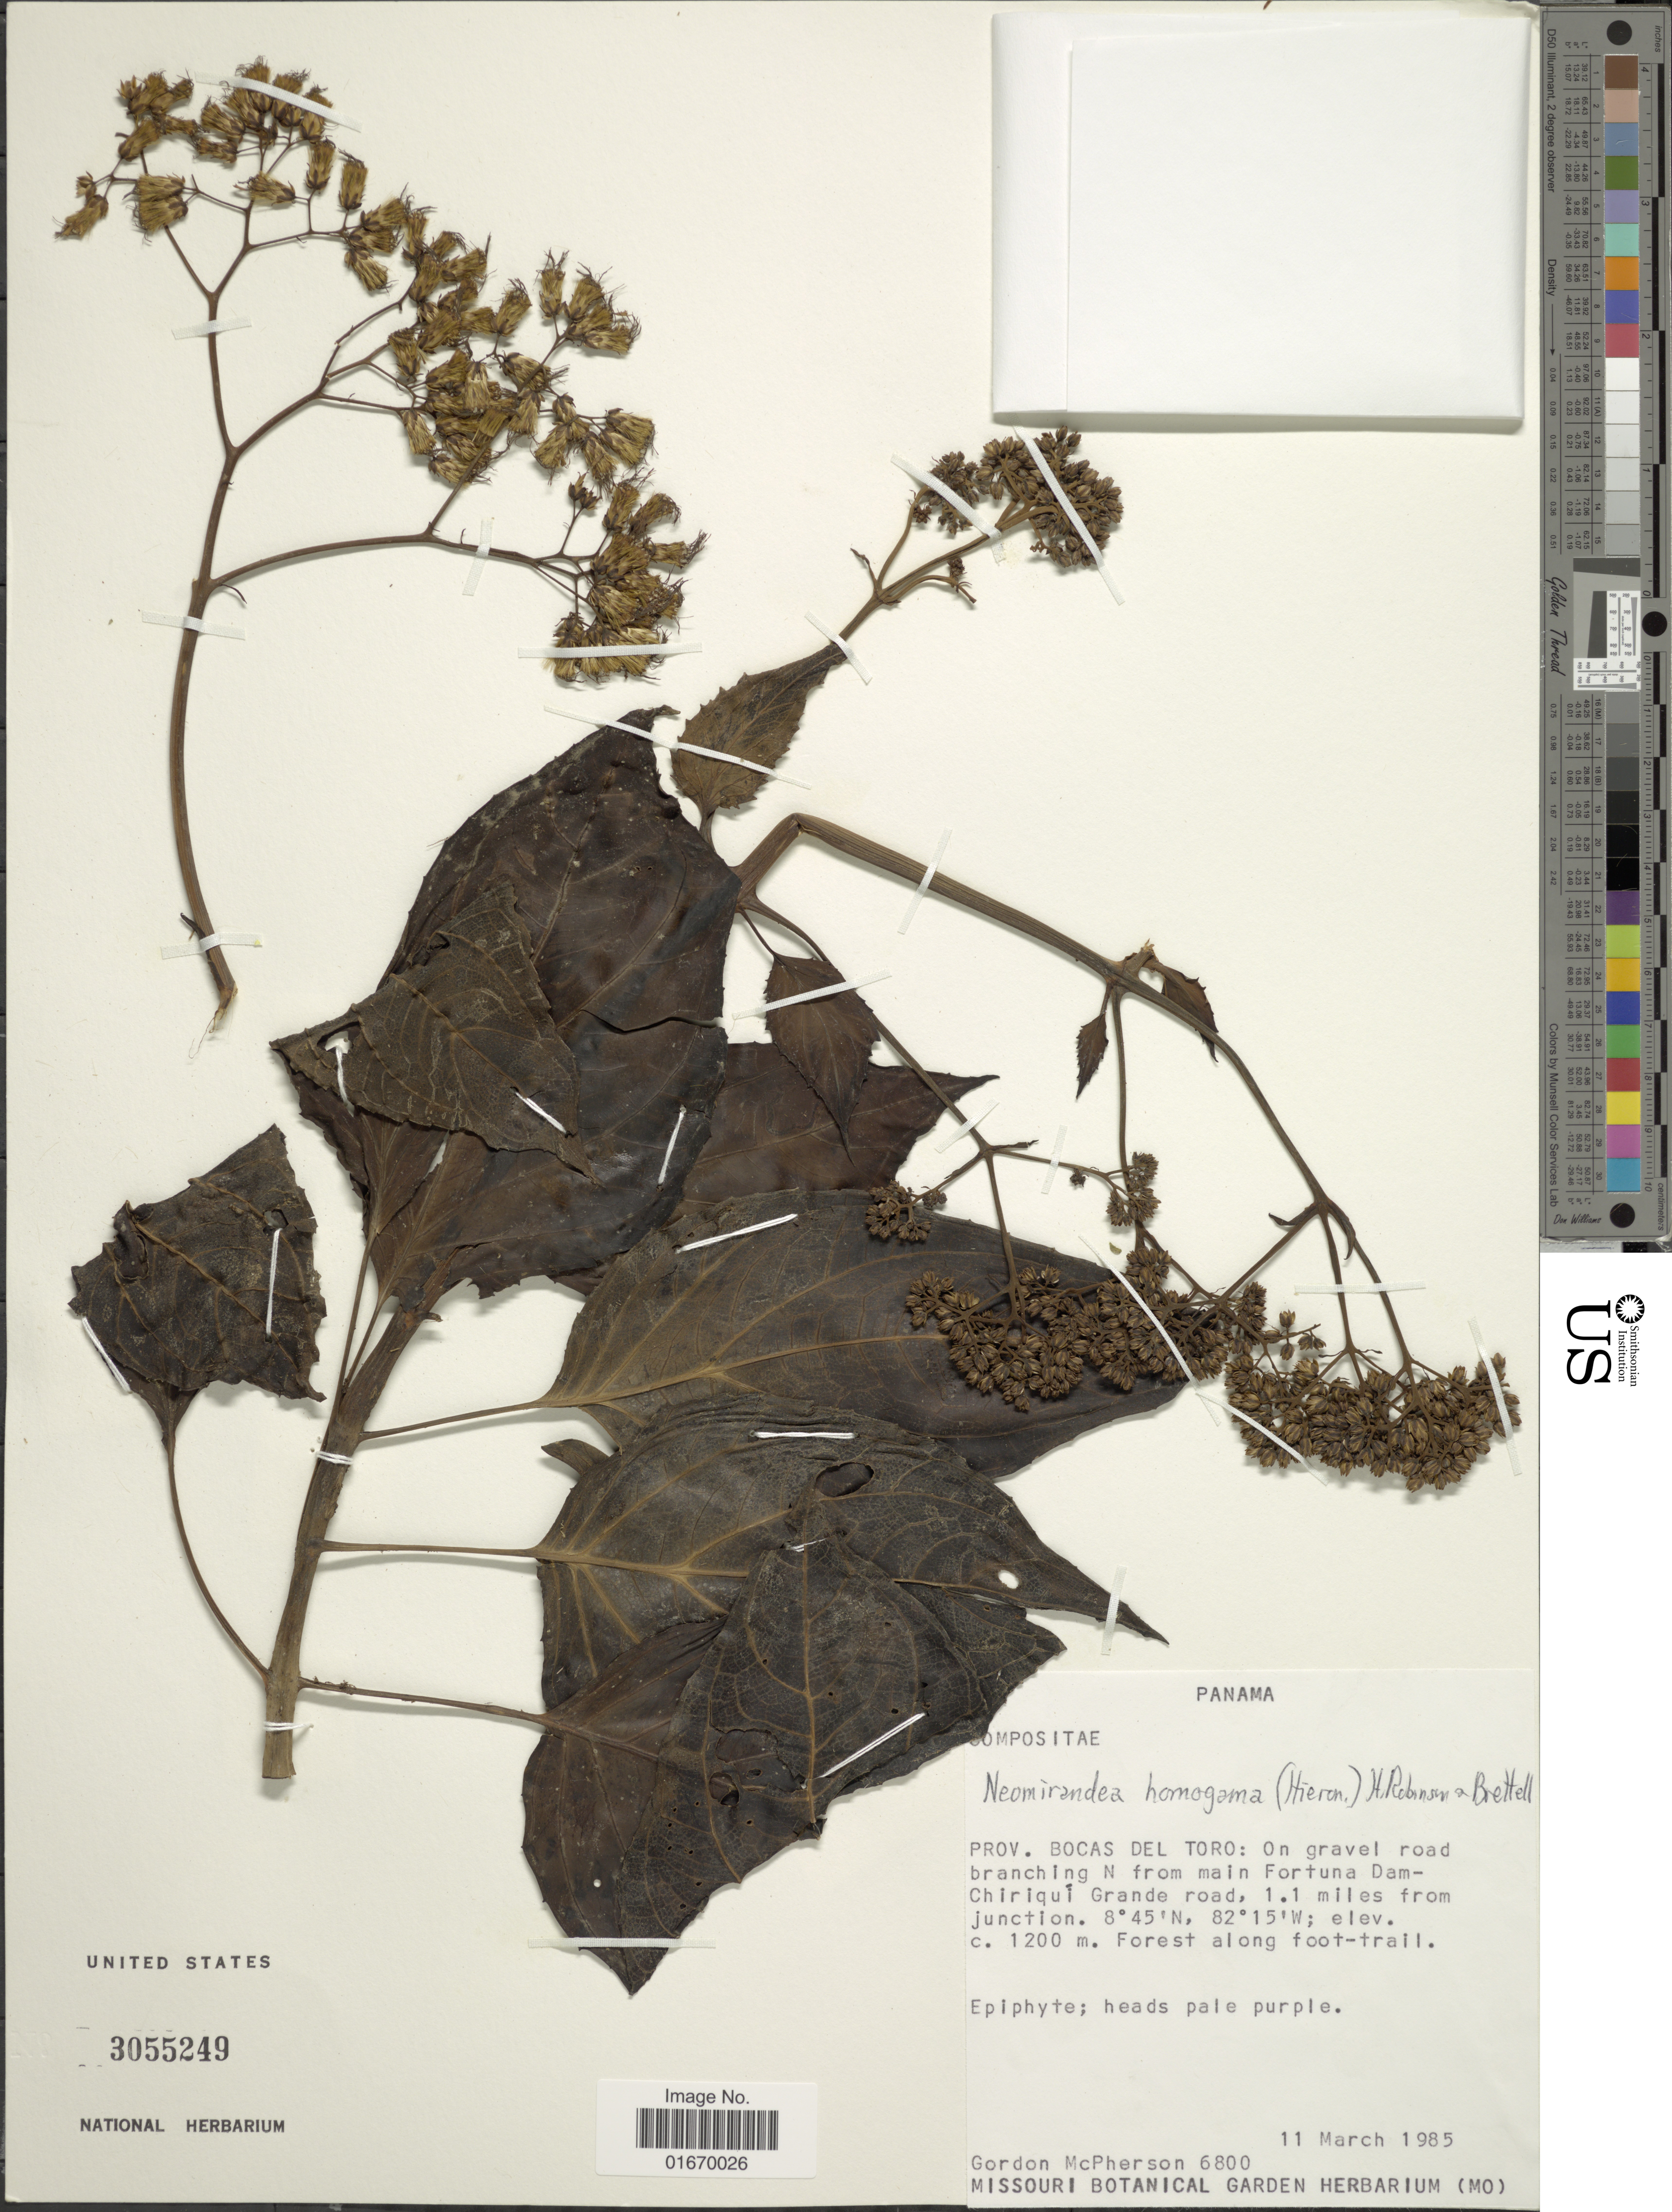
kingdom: Plantae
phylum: Tracheophyta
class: Magnoliopsida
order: Asterales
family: Asteraceae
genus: Neomirandea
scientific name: Neomirandea homogama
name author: (Hieron.) H. Rob.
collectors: G. D. McPherson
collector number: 6800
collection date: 1985-03-11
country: Panama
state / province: Bocas del Toro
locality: On gravel road branching N from main Fortuna Dam-Chiriqui Grande road, 1.1 miles from junction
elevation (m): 1200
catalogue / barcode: US 3055249